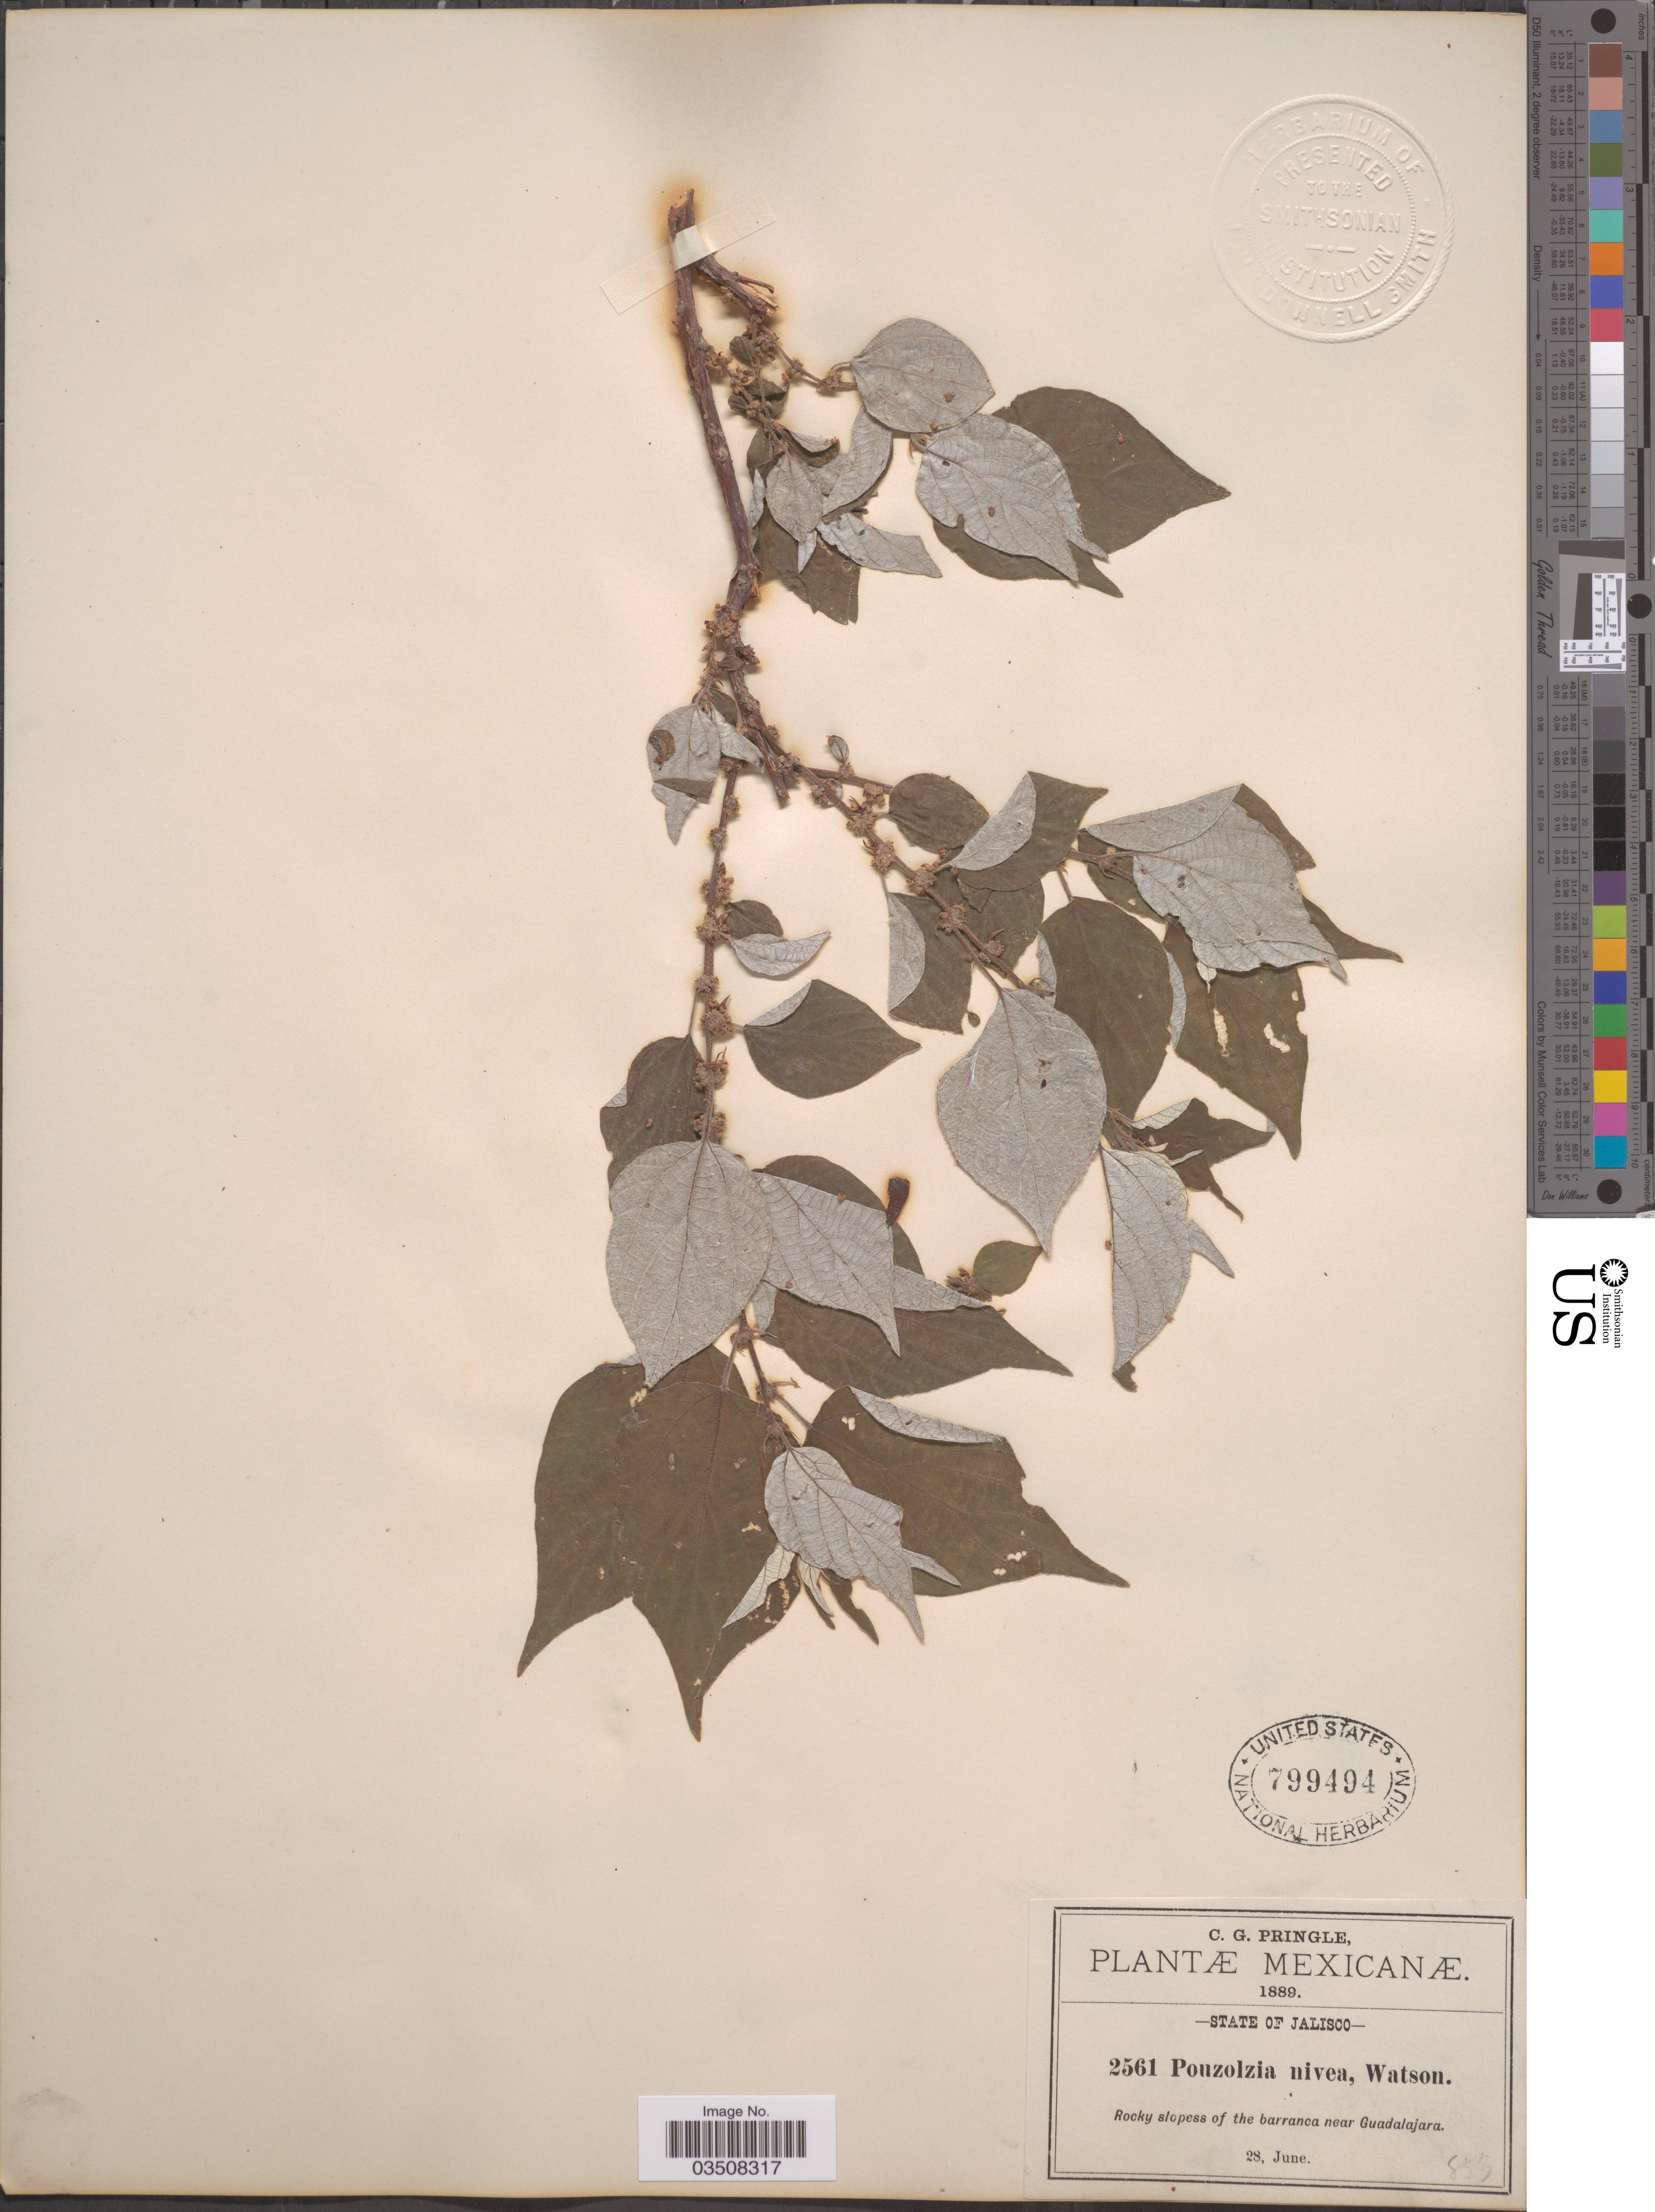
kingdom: Plantae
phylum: Tracheophyta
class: Magnoliopsida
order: Rosales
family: Urticaceae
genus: Pouzolzia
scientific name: Pouzolzia nivea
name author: S. Watson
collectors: C. G. Pringle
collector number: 2561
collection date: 1889-06-28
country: Mexico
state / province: Jalisco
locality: Rocky slopess of the barranca near Guadalajara.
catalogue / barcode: US 799494